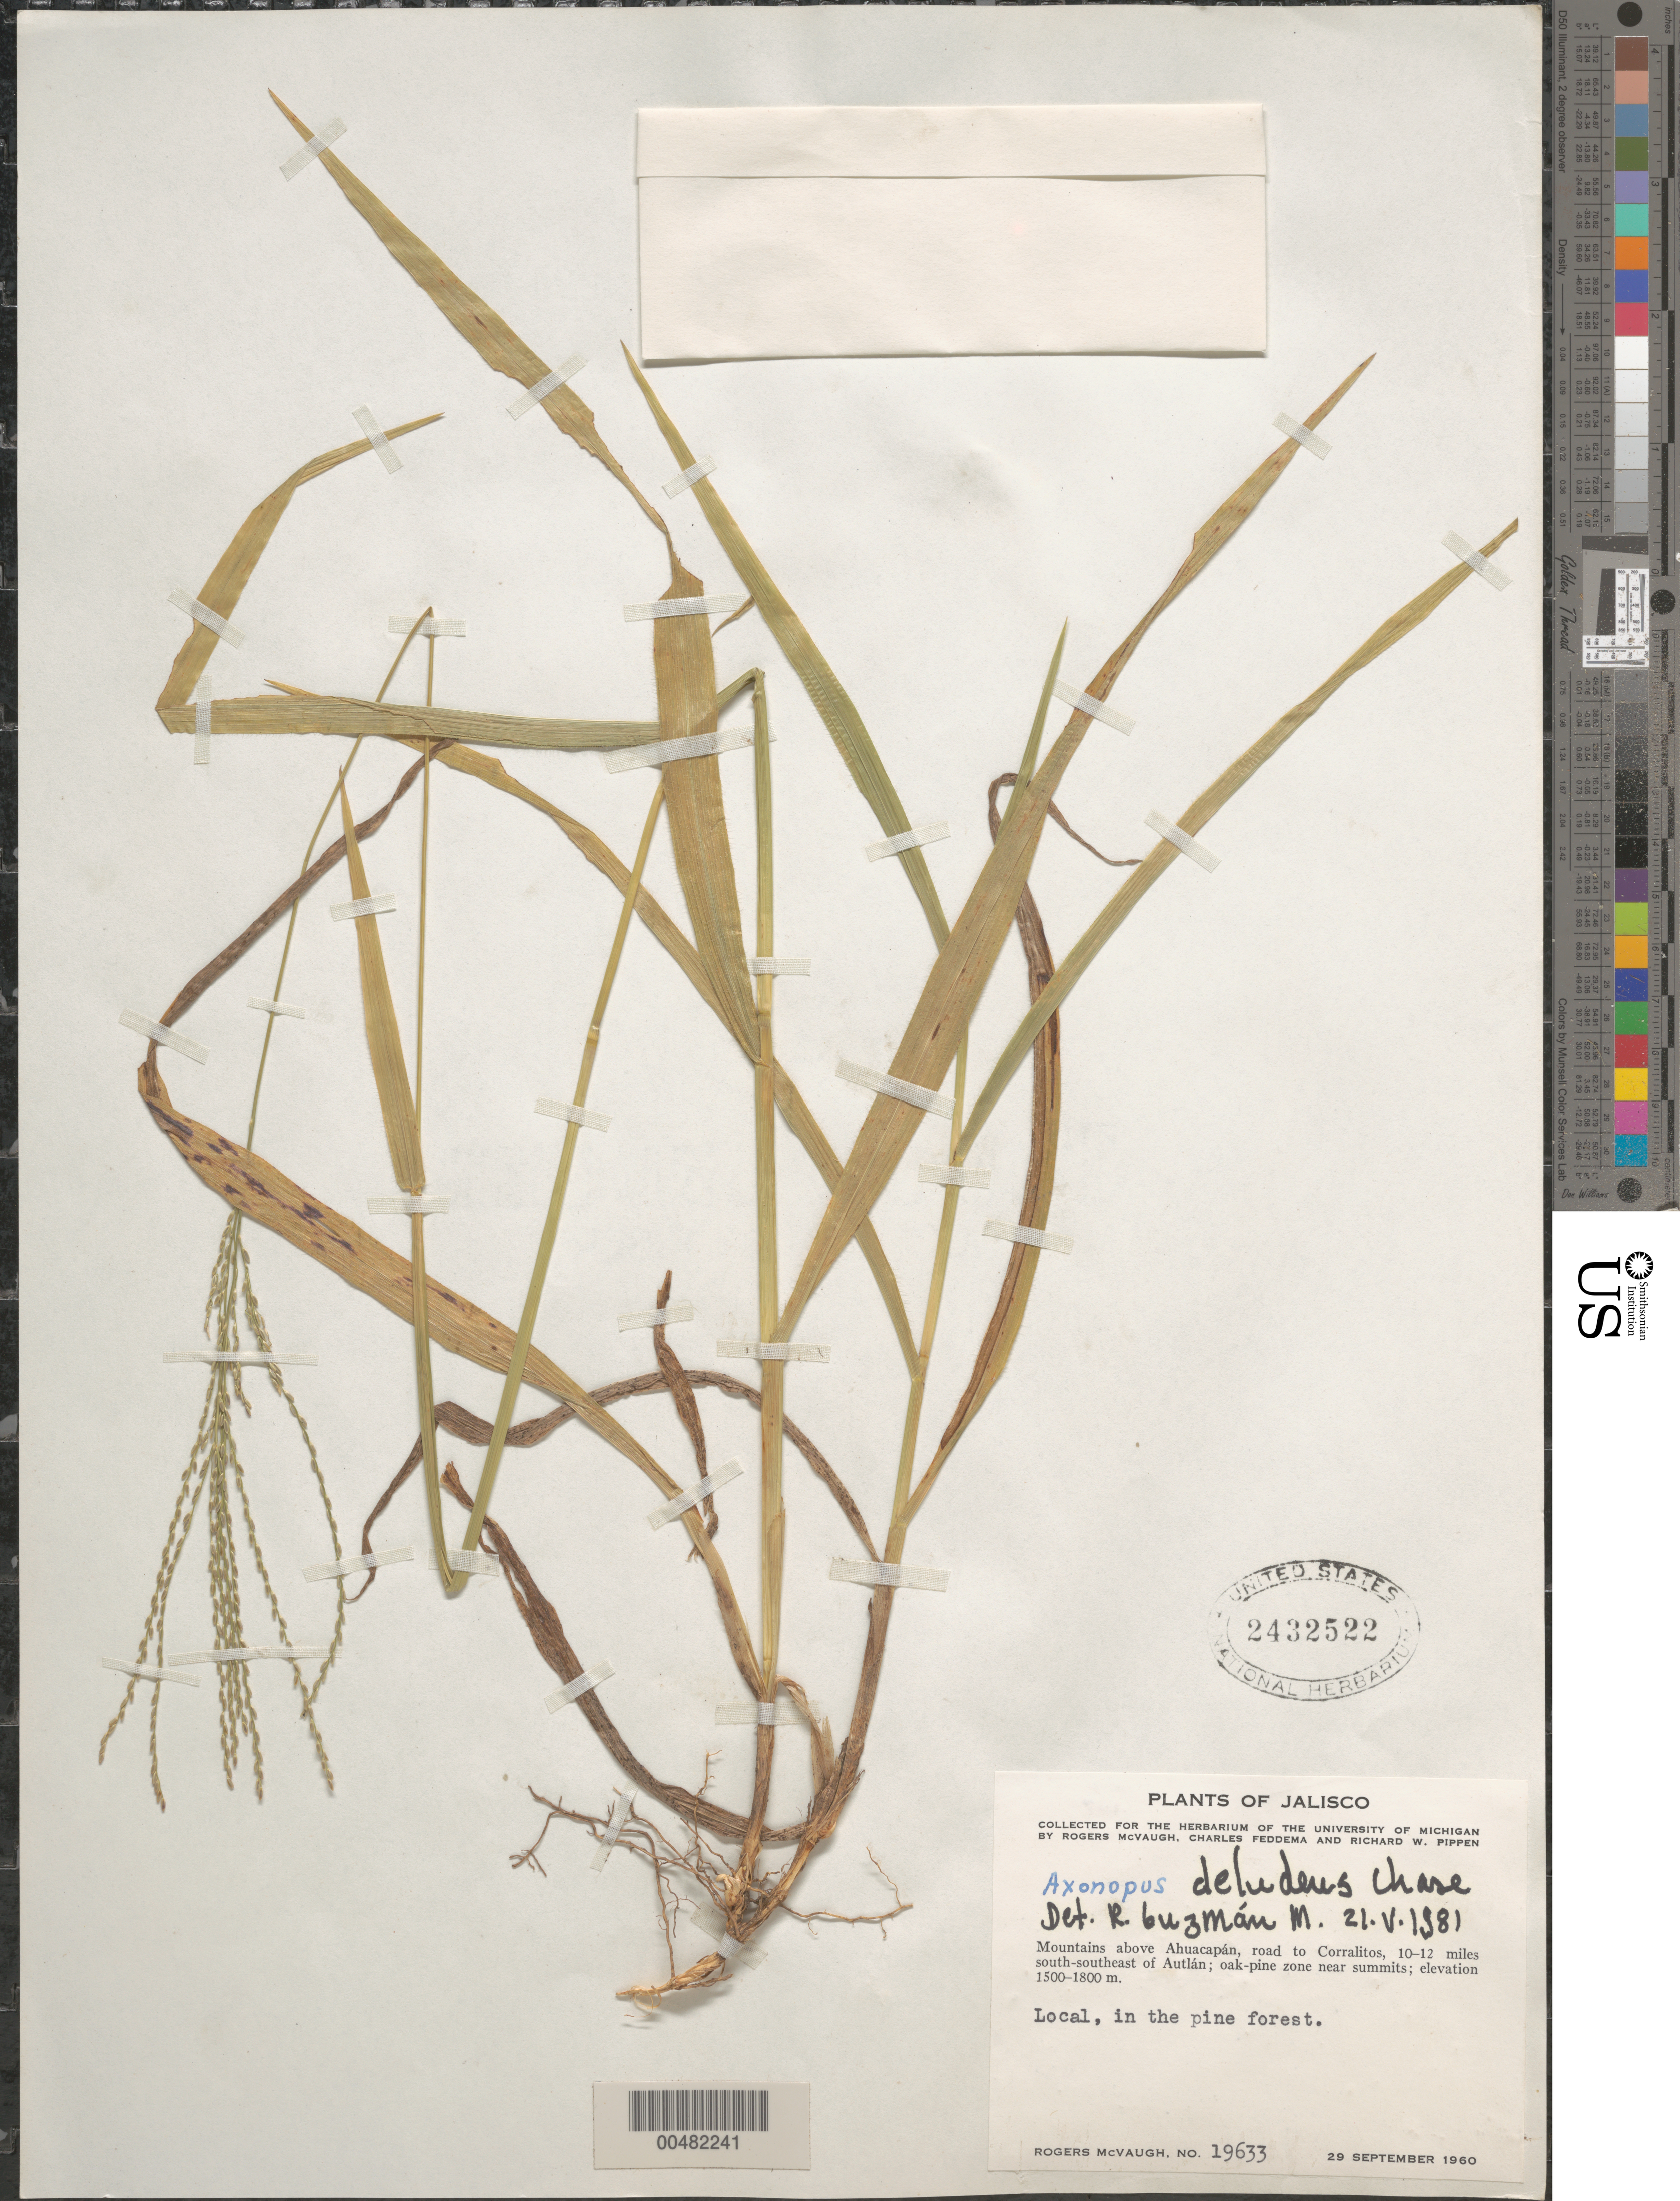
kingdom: Plantae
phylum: Tracheophyta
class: Liliopsida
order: Poales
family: Poaceae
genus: Axonopus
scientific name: Axonopus deludens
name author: Chase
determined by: Guzman-M., R.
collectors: R. McVaugh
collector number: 19633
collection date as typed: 29 Sep 1960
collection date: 1960-09-29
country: Mexico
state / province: Jalisco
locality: Mountains above Ahuacapán, road to Corralitos, 10-12 mi S-SE of Autlán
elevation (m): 1500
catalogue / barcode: US 2432522